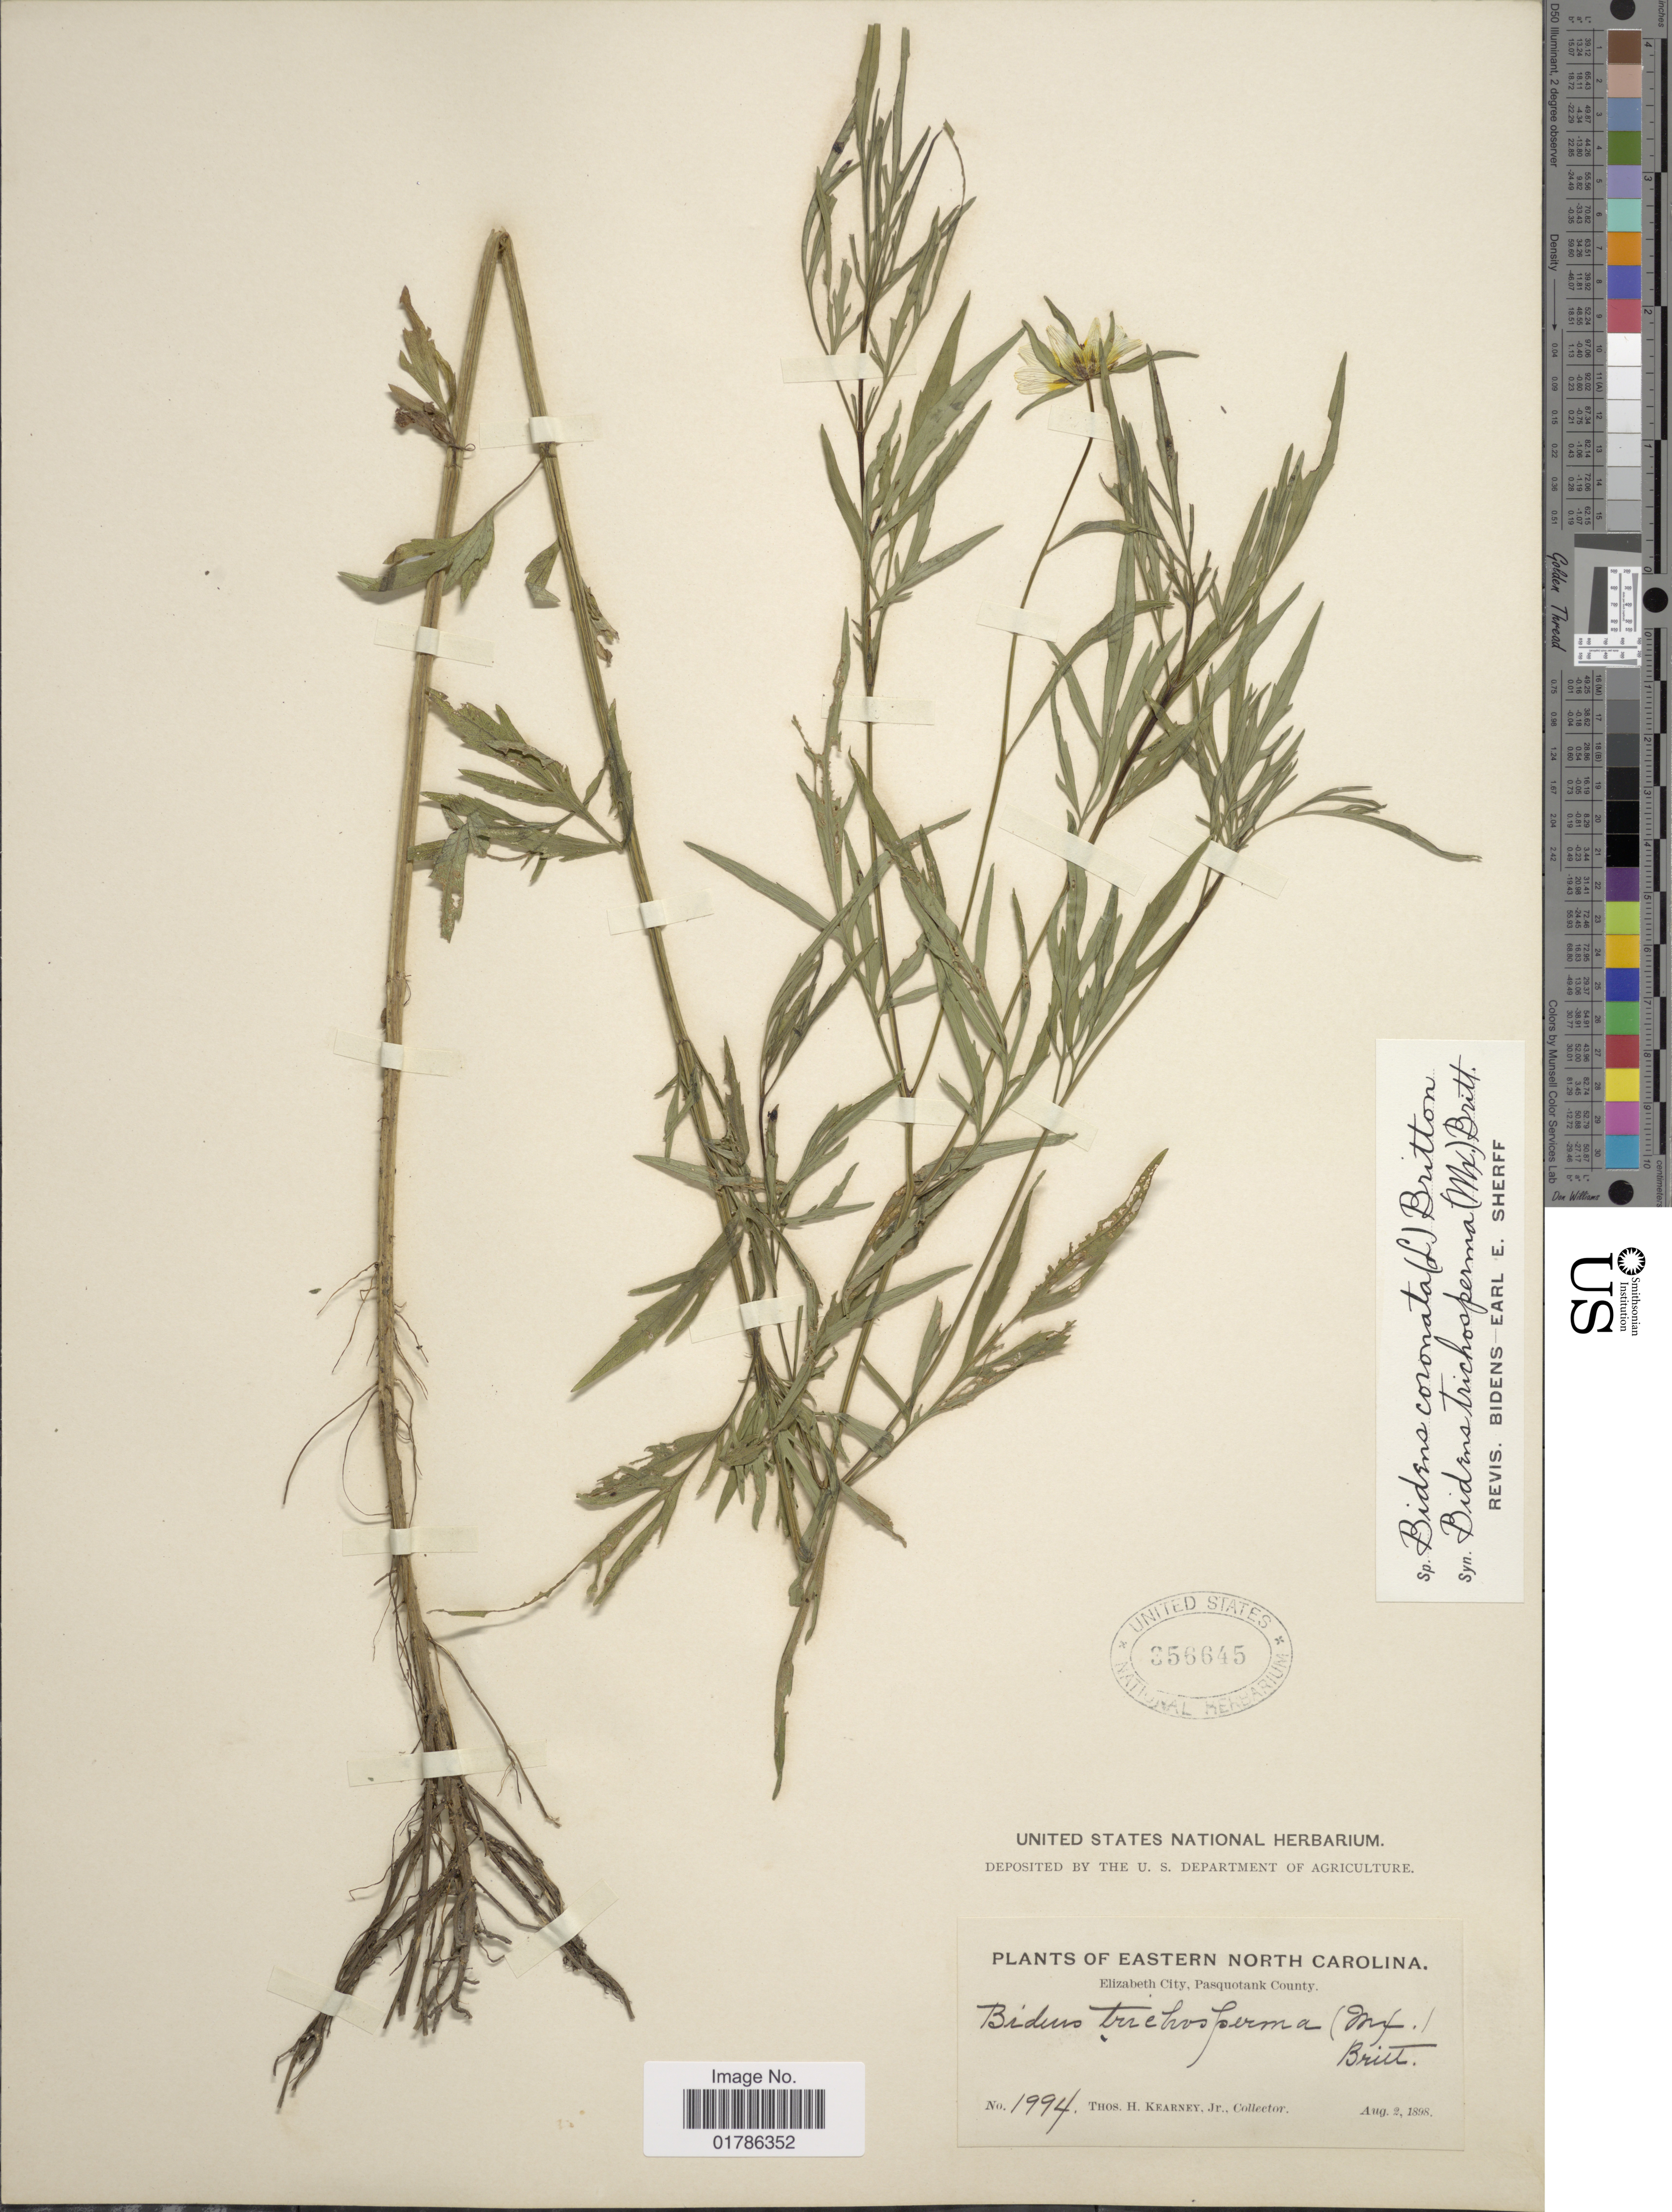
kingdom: Plantae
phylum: Tracheophyta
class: Magnoliopsida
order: Asterales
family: Asteraceae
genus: Bidens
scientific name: Bidens coronata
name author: (L.) Britton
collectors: T. H. Kearney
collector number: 1994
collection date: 1898-08-02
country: United States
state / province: North Carolina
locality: Eastern North Carolina, Elizabeth City, Pasquotank County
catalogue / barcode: US 356645